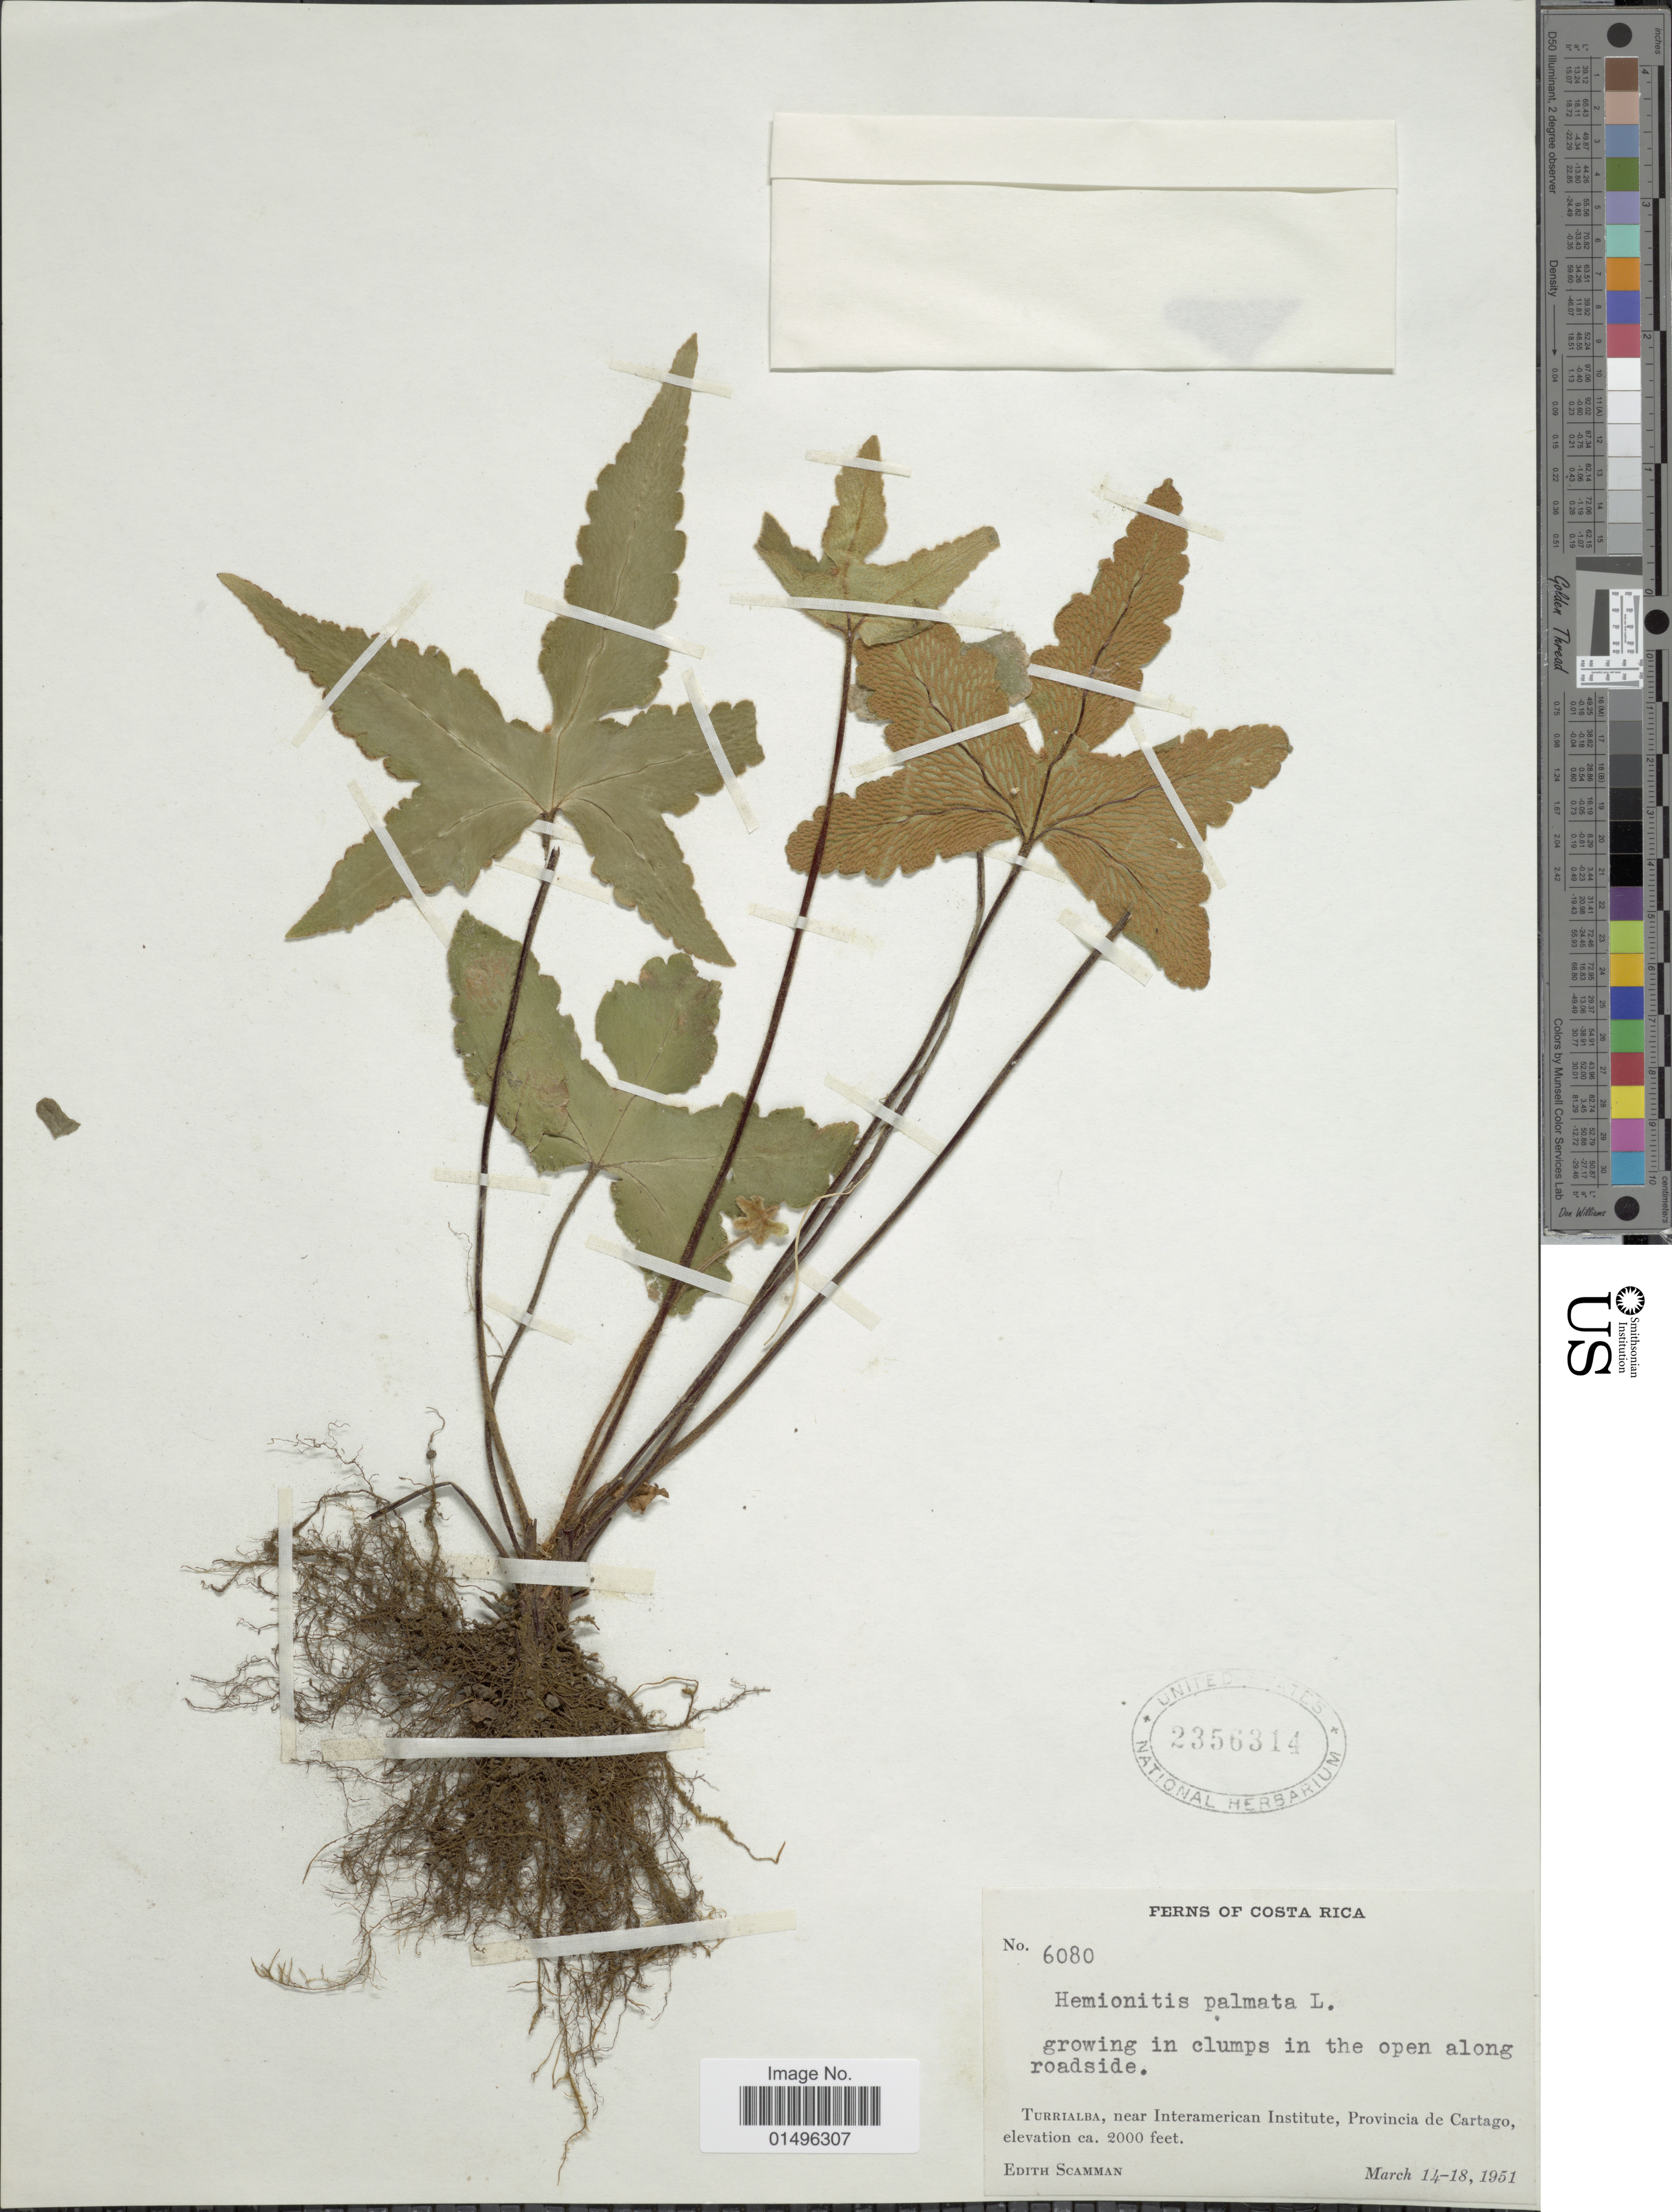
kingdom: Plantae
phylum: Tracheophyta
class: Polypodiopsida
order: Polypodiales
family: Pteridaceae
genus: Hemionitis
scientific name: Hemionitis palmata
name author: L.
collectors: E. Scamman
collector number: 6080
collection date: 1951-03-14/1951-03-18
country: Costa Rica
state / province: Cartago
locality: Costa Rica, Turrialba, near International Institute.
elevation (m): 610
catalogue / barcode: US 2356314